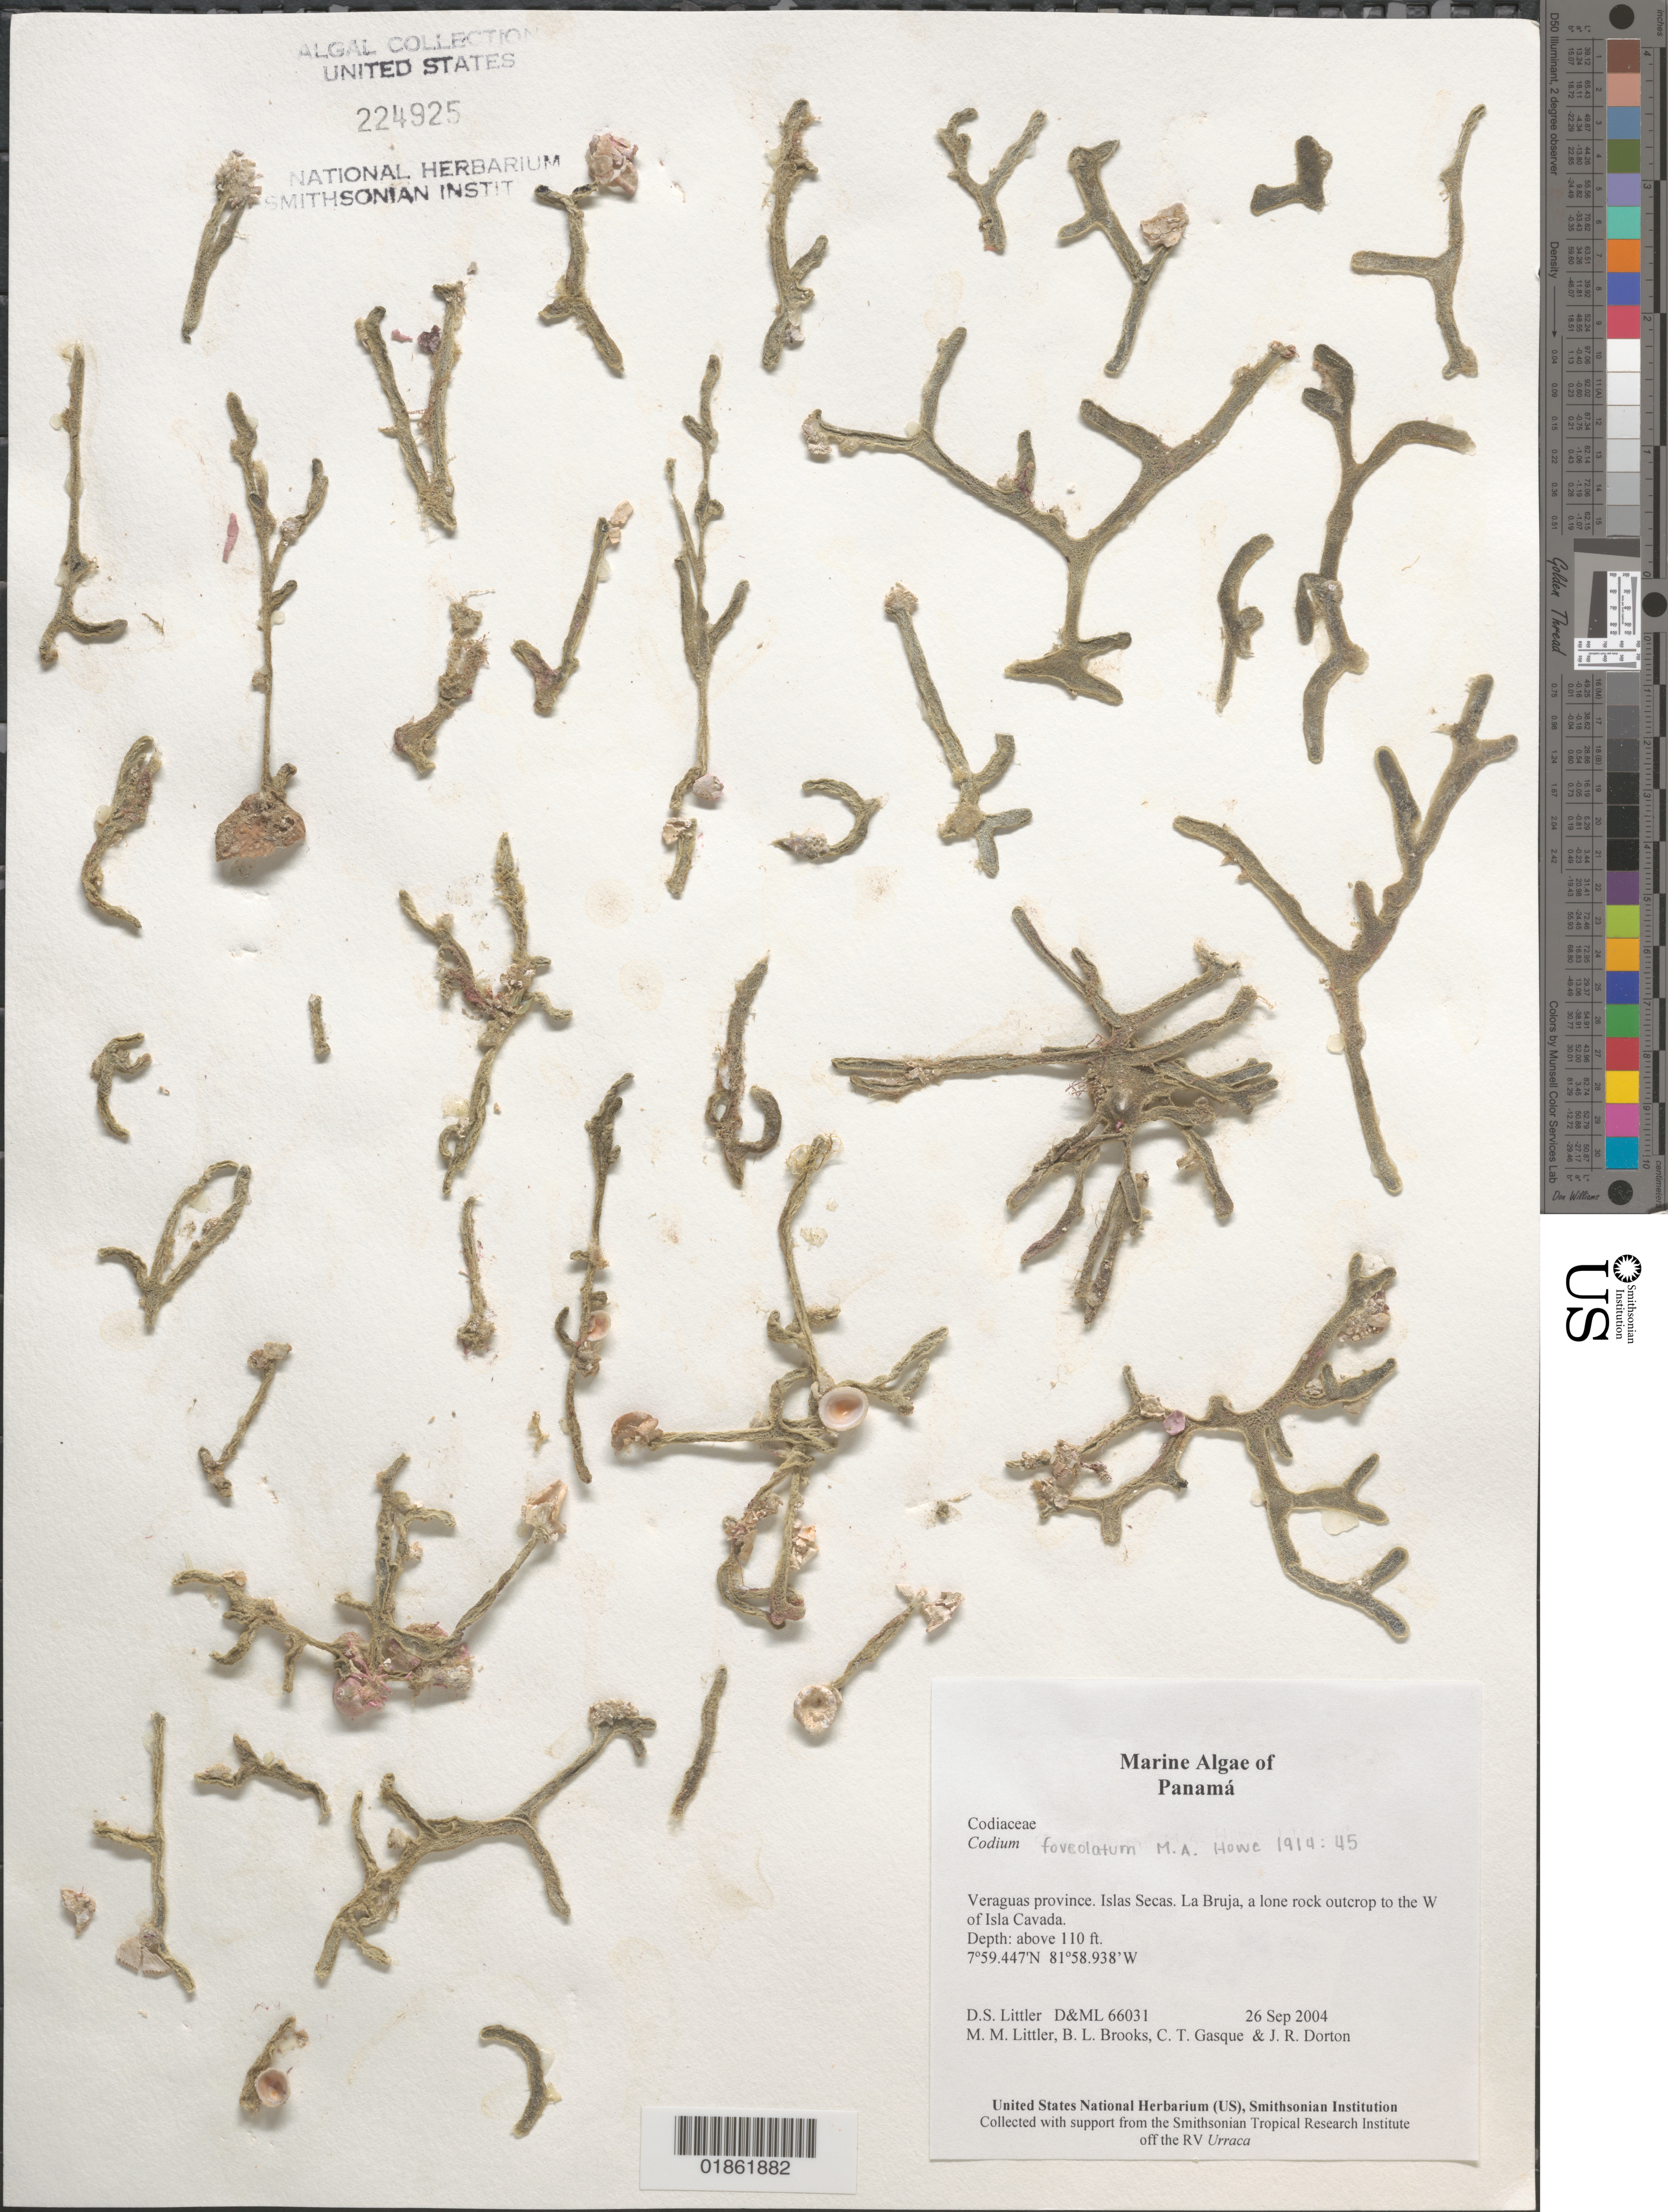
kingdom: Plantae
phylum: Chlorophyta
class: Ulvophyceae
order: Bryopsidales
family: Codiaceae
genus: Codium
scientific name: Codium sp.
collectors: D. S. Littler, M. M. Littler, J. Dorton & C. Gasque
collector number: D&ML 66031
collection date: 2004-09-26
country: Panama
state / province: Chiriquí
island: Secas Is.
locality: Islas Secas. W of Cavada. La Bruja rock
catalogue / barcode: US 224925